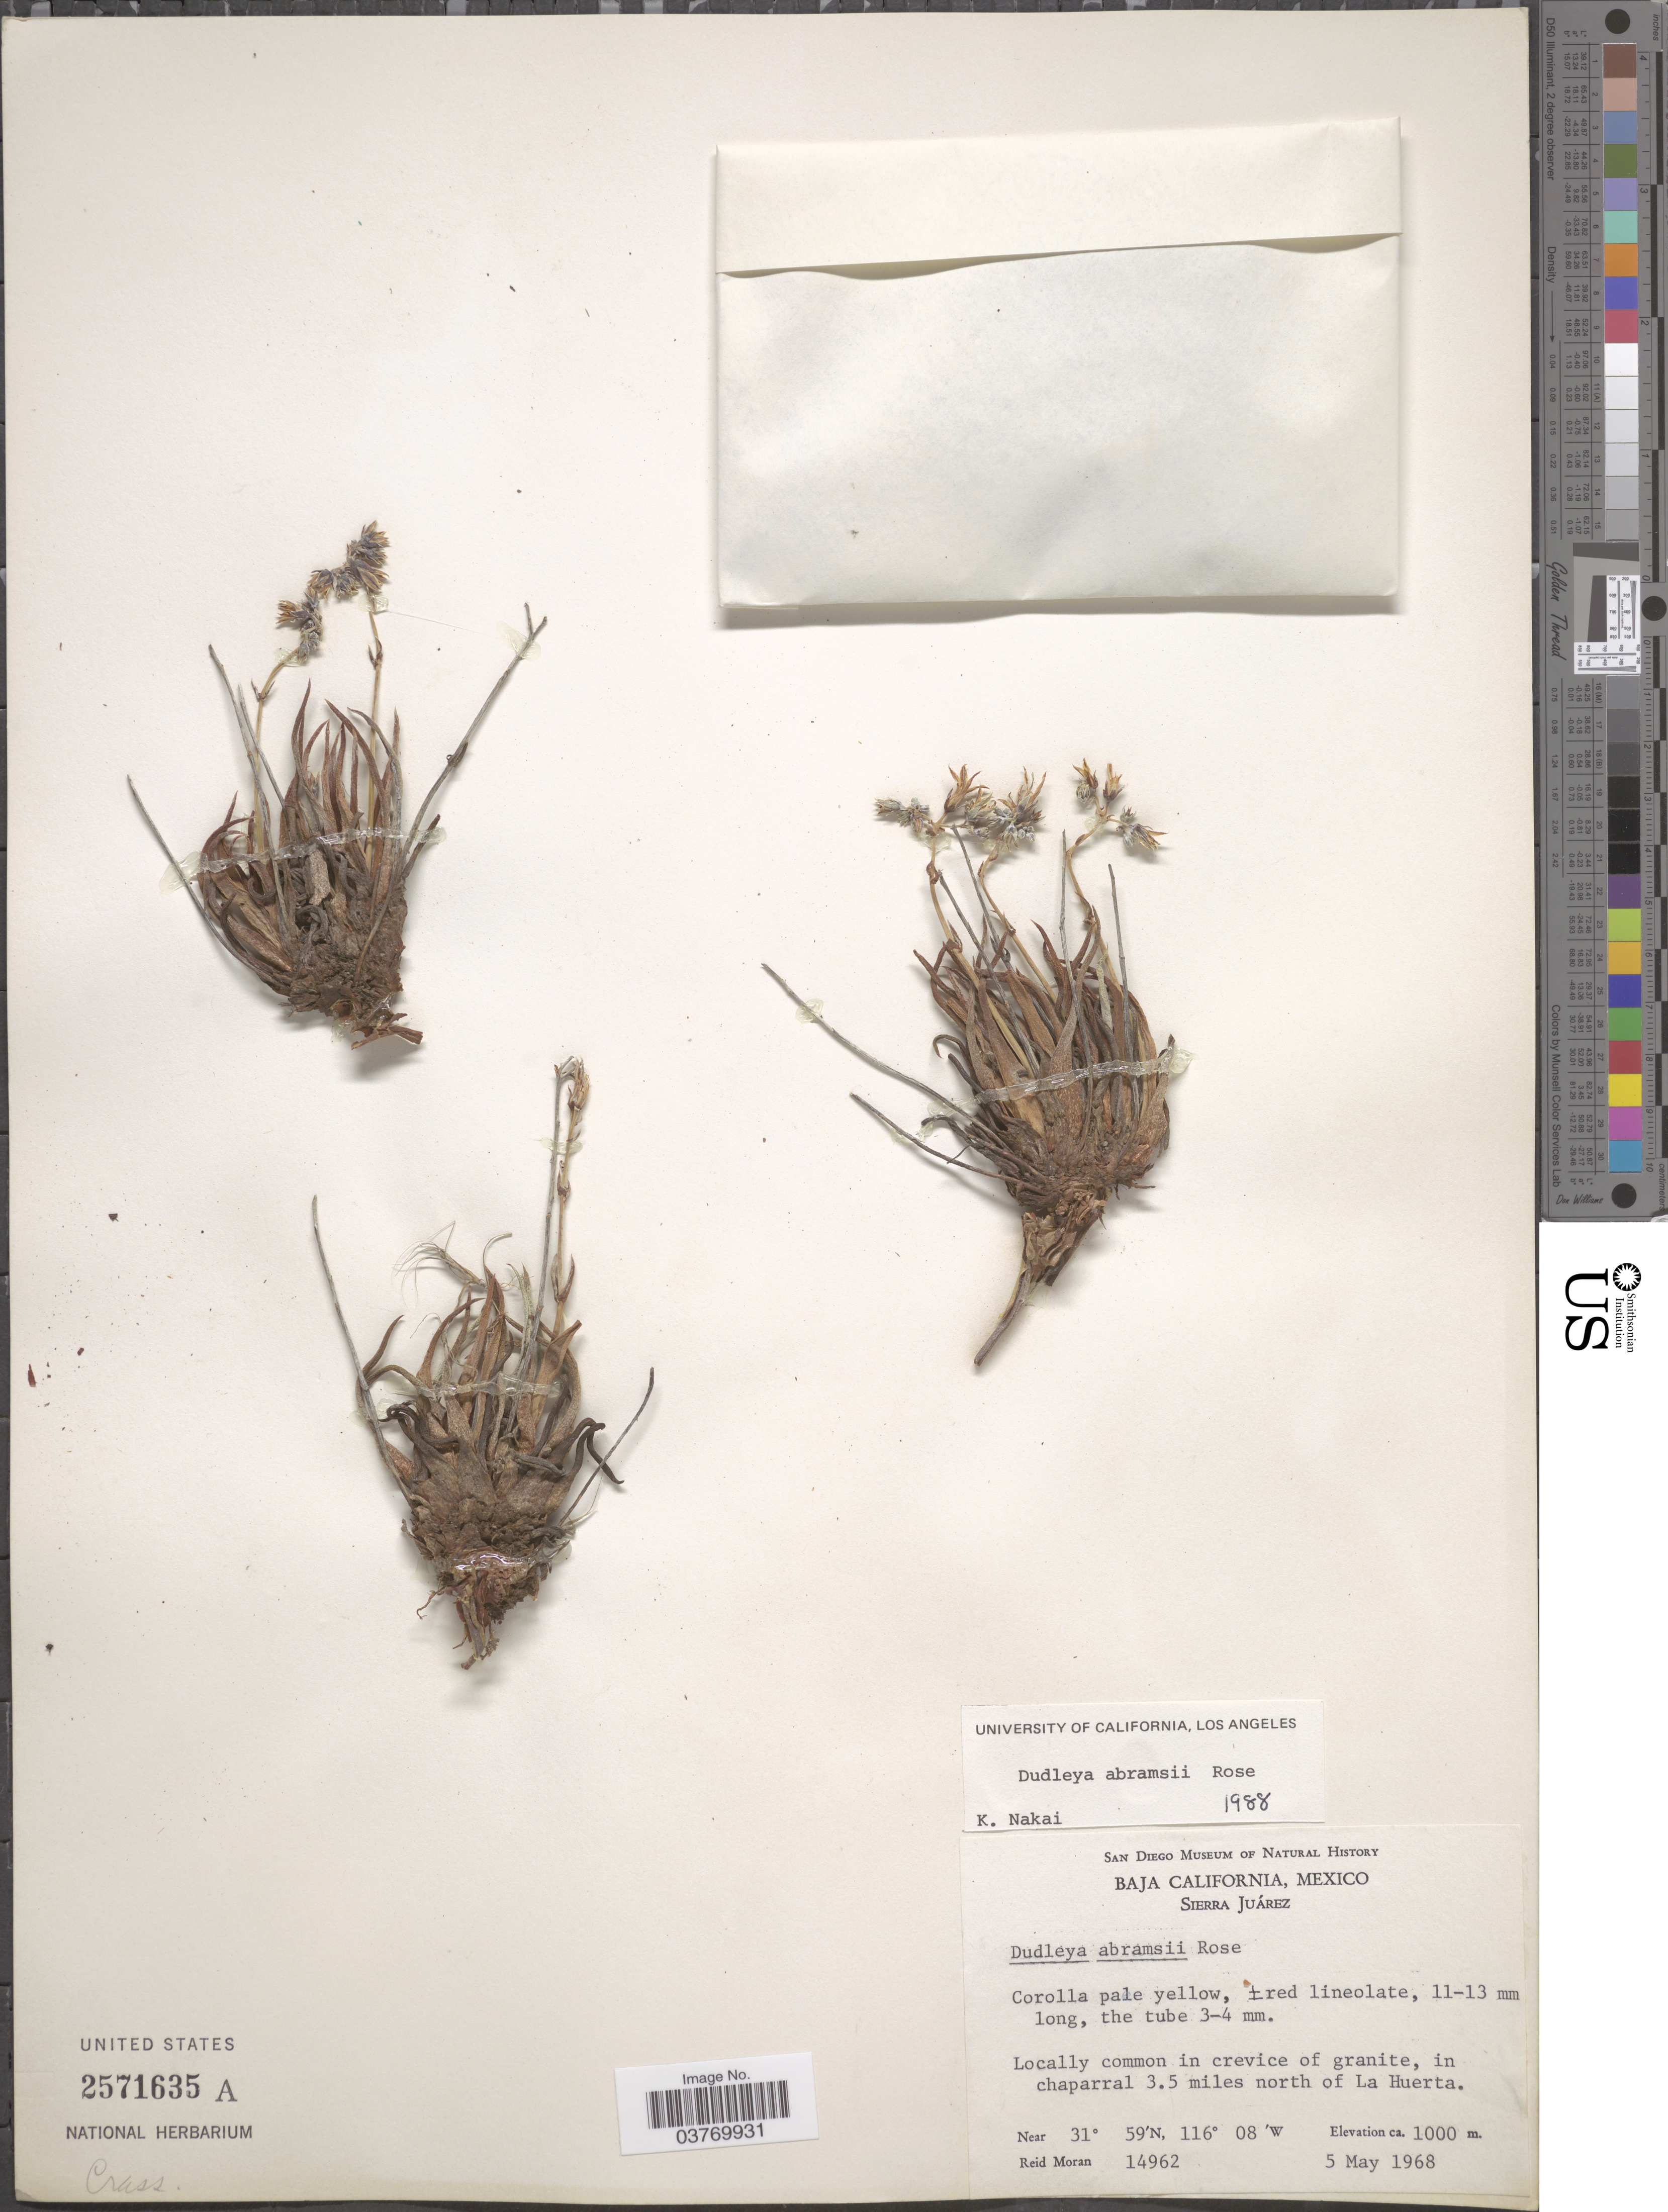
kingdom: Plantae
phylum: Tracheophyta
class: Magnoliopsida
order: Saxifragales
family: Crassulaceae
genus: Dudleya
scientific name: Dudleya abramsii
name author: Rose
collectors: R. V. Moran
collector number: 14962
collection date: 1968-05-05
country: Mexico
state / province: Baja California Norte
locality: Sierra Juárez. Locally common in crevice of granite, in chaparral 3.5 miles north of La Huerta.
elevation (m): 1000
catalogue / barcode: US 2571635A